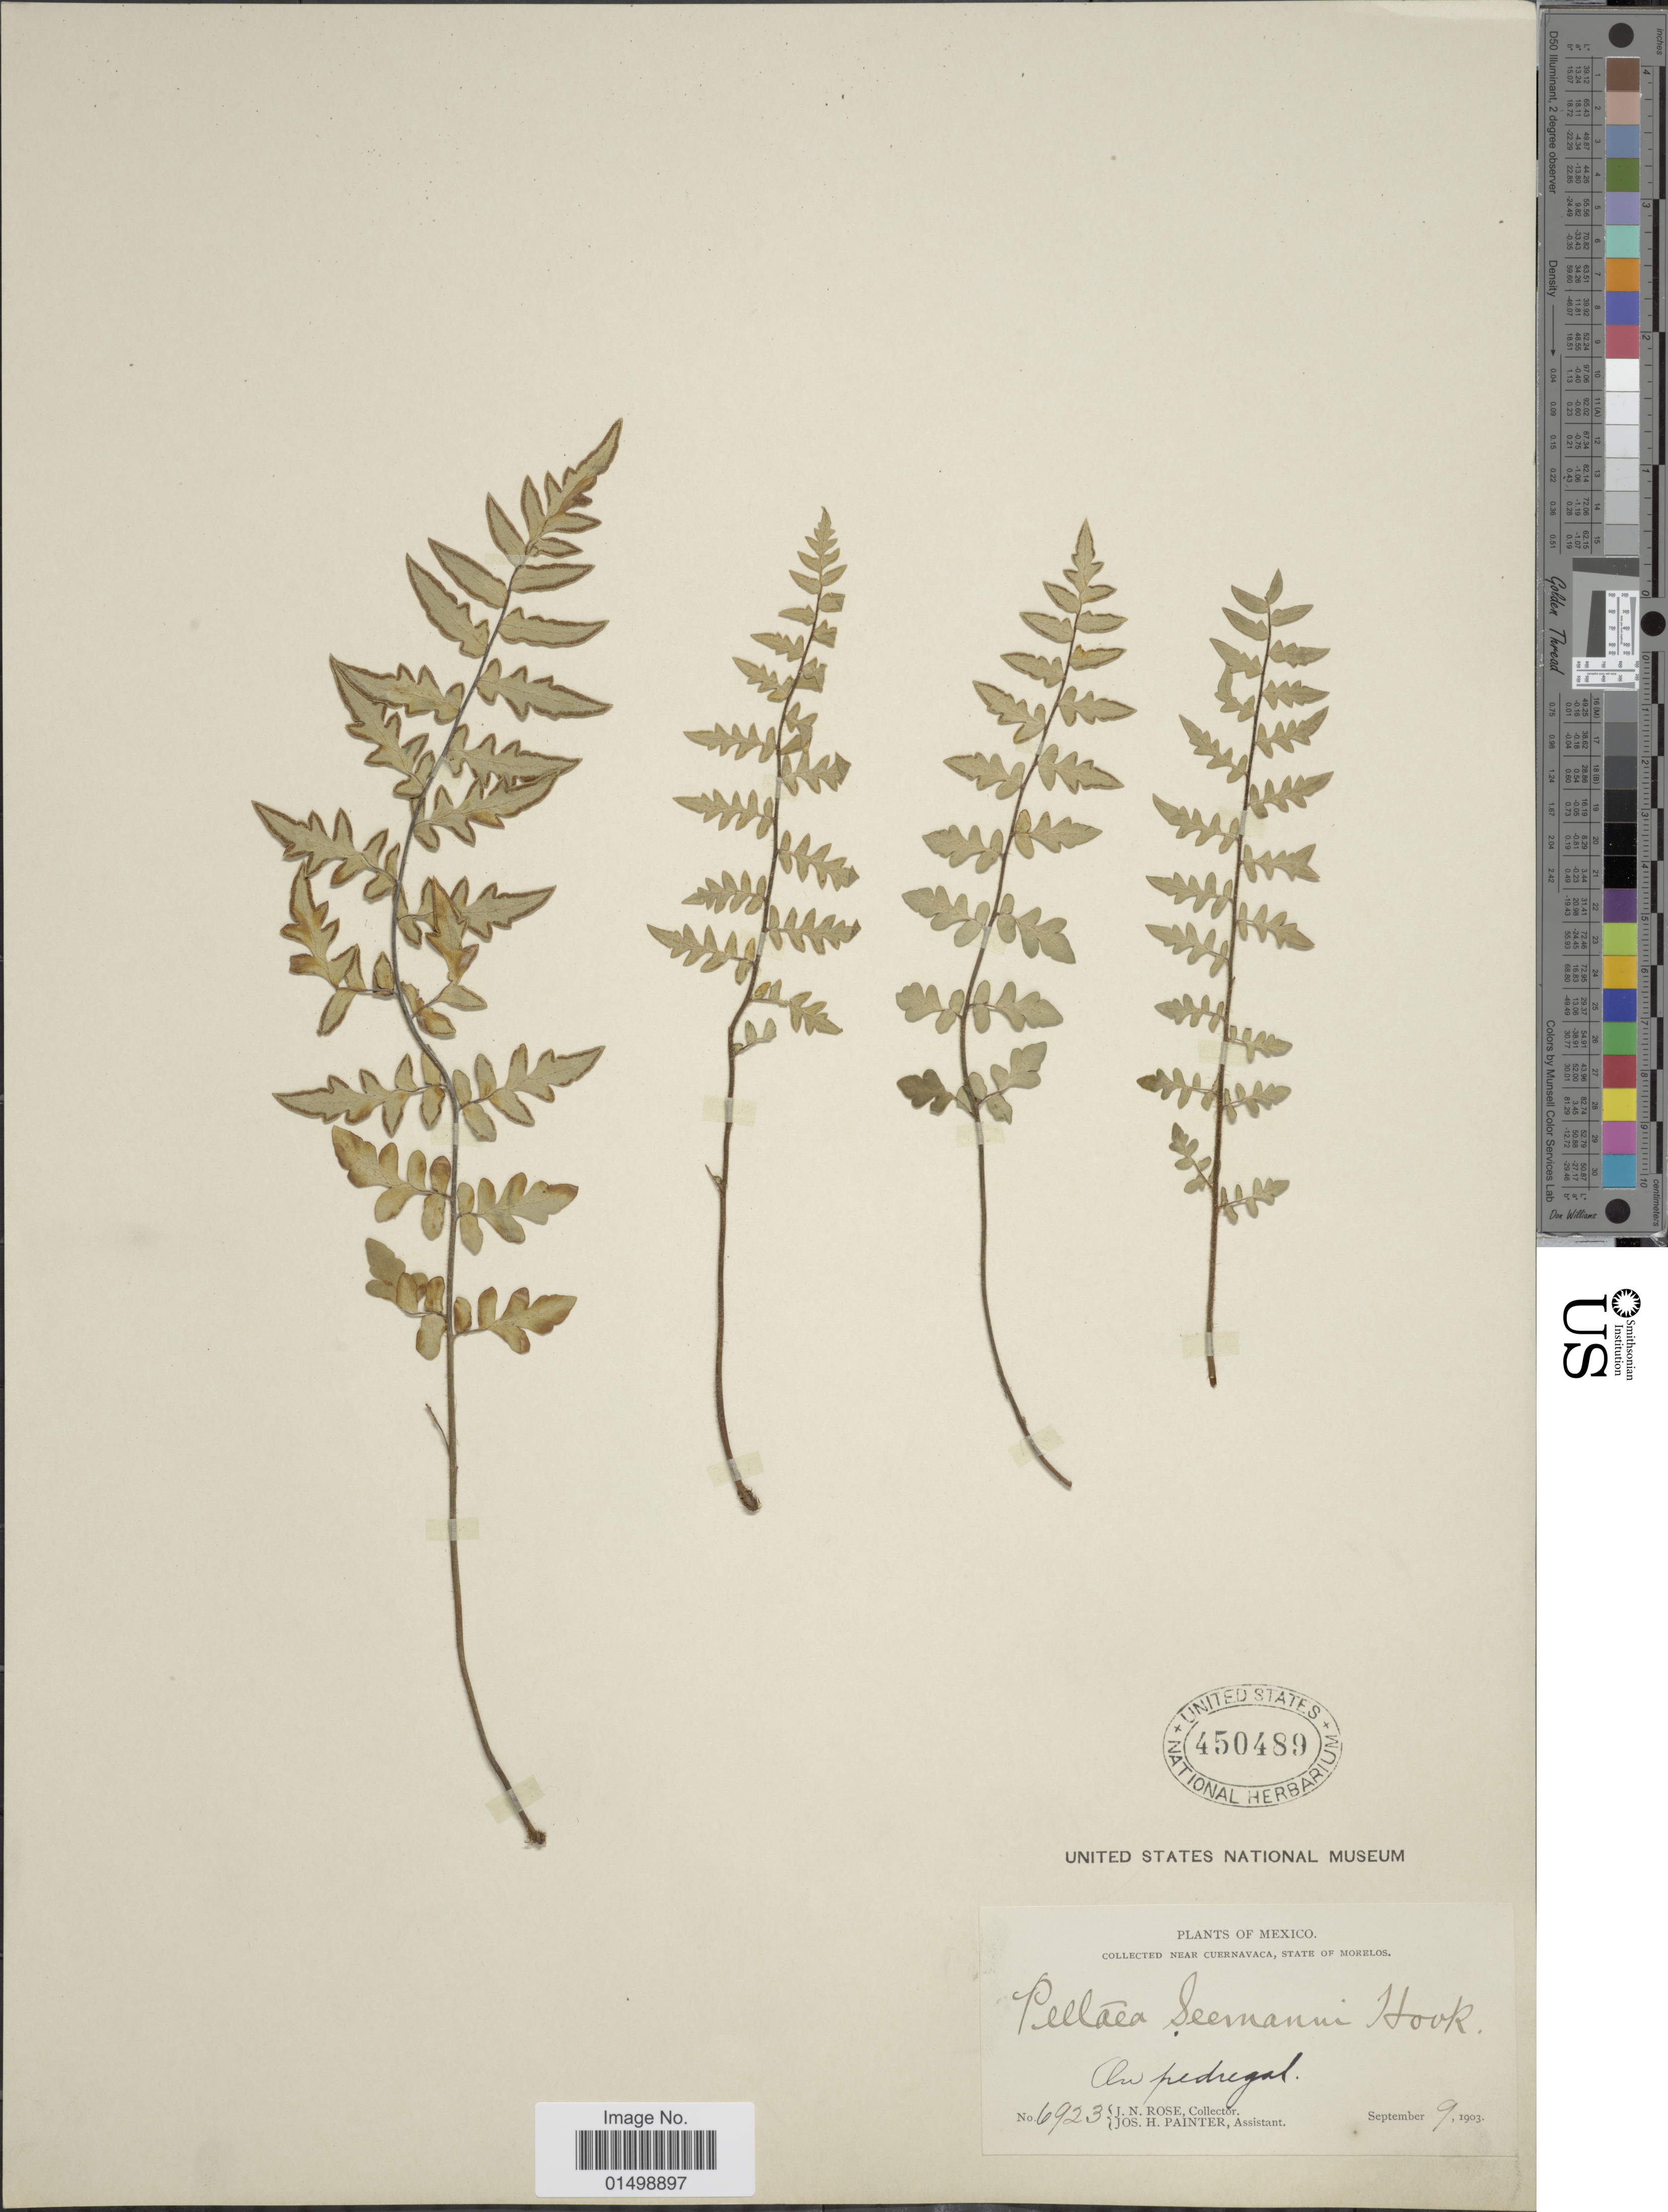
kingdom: Plantae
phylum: Tracheophyta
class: Polypodiopsida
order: Polypodiales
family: Pteridaceae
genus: Cheilanthes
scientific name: Cheilanthes lozanii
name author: (Maxon) R.M. Tryon & A.F. Tryon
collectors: J. N. Rose & J. H. Painter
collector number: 6923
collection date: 1903-09-09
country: Mexico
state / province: Morelos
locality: Near Cuernvaca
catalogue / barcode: US 450489